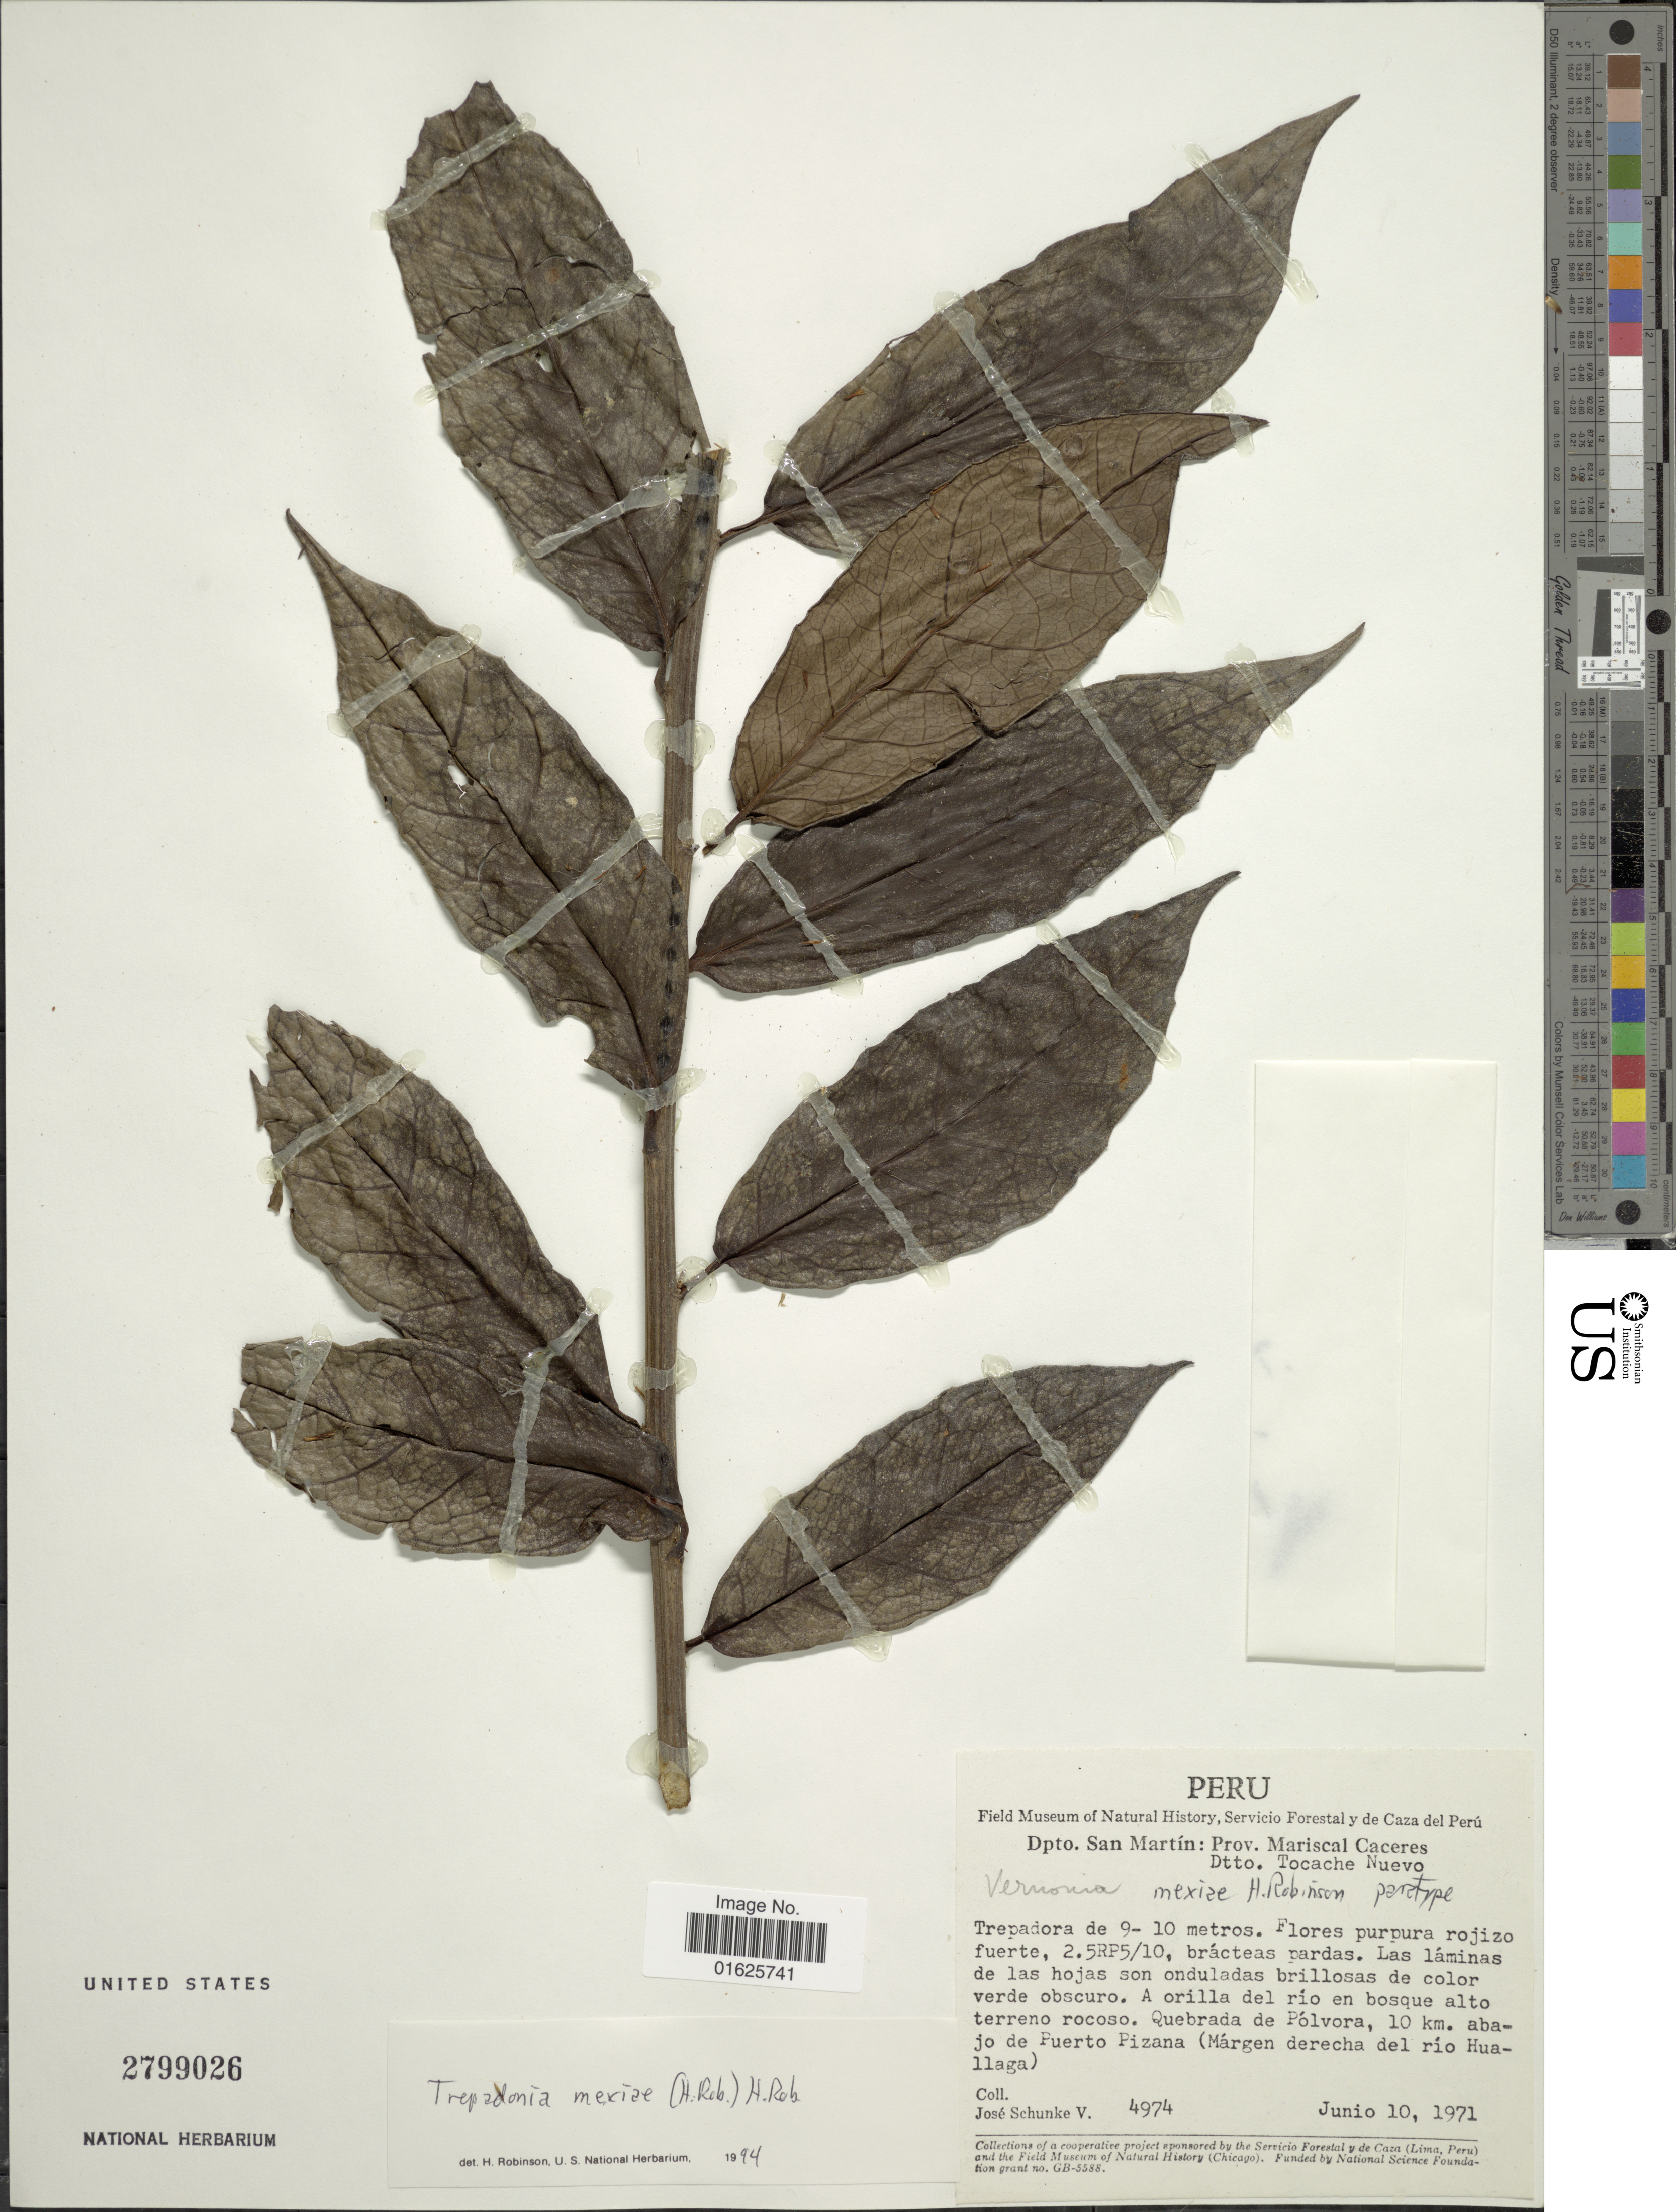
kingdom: Plantae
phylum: Tracheophyta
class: Magnoliopsida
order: Asterales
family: Asteraceae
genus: Trepadonia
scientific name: Trepadonia mexiae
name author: (H. Rob.) H. Rob.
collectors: J. Schunke Vigo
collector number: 4974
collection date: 1971-06-10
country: Peru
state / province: San Martín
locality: Dpto. San Martín: Prov. Marsical Caceres Dtto. Tocache Nuevo, Quebrada de Póvora, 10 km. abajo de Puerto Pizana (Márgen derecha del río Huallaga)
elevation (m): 9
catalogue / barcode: US 2799026